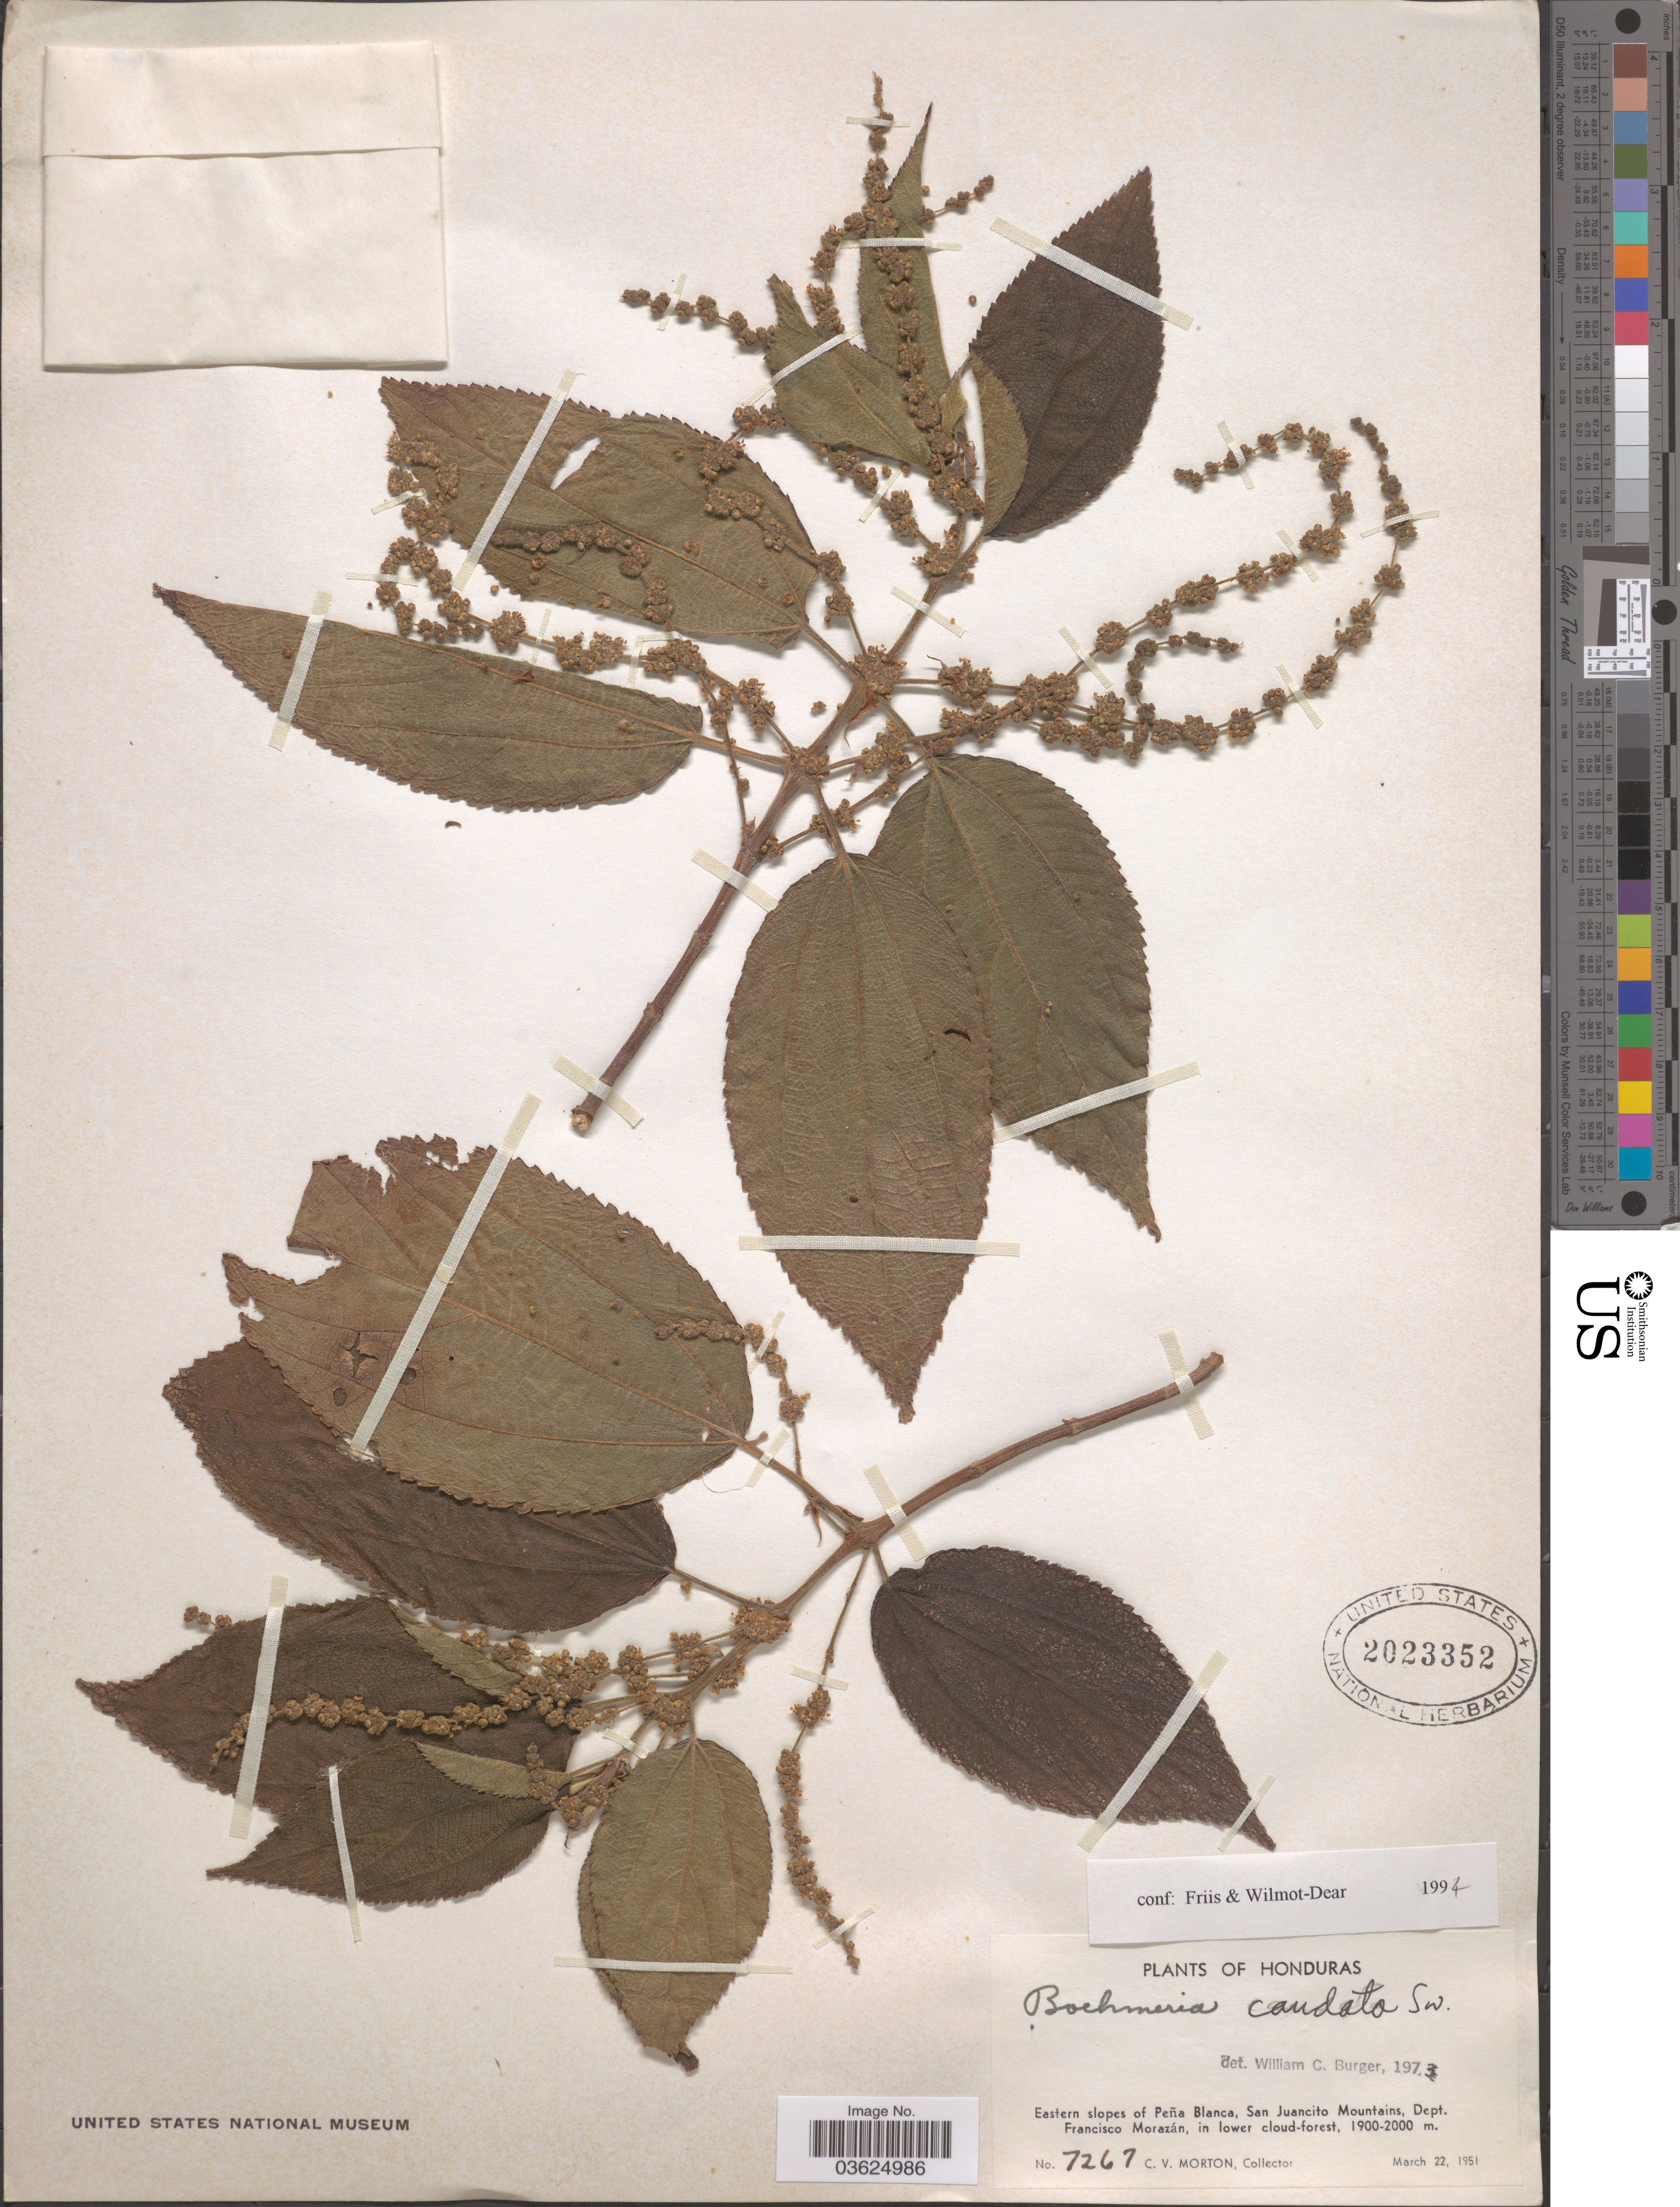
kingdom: Plantae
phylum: Tracheophyta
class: Magnoliopsida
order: Rosales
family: Urticaceae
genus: Boehmeria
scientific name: Boehmeria caudata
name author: Sw.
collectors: C. V. Morton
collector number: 7267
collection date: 1951-03-22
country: Honduras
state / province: Fco. Morazán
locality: Eastern slopes of Peña Blanca, San Juancito Mountains, Dept. Francisco Morazán.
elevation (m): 1900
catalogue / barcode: US 2023352